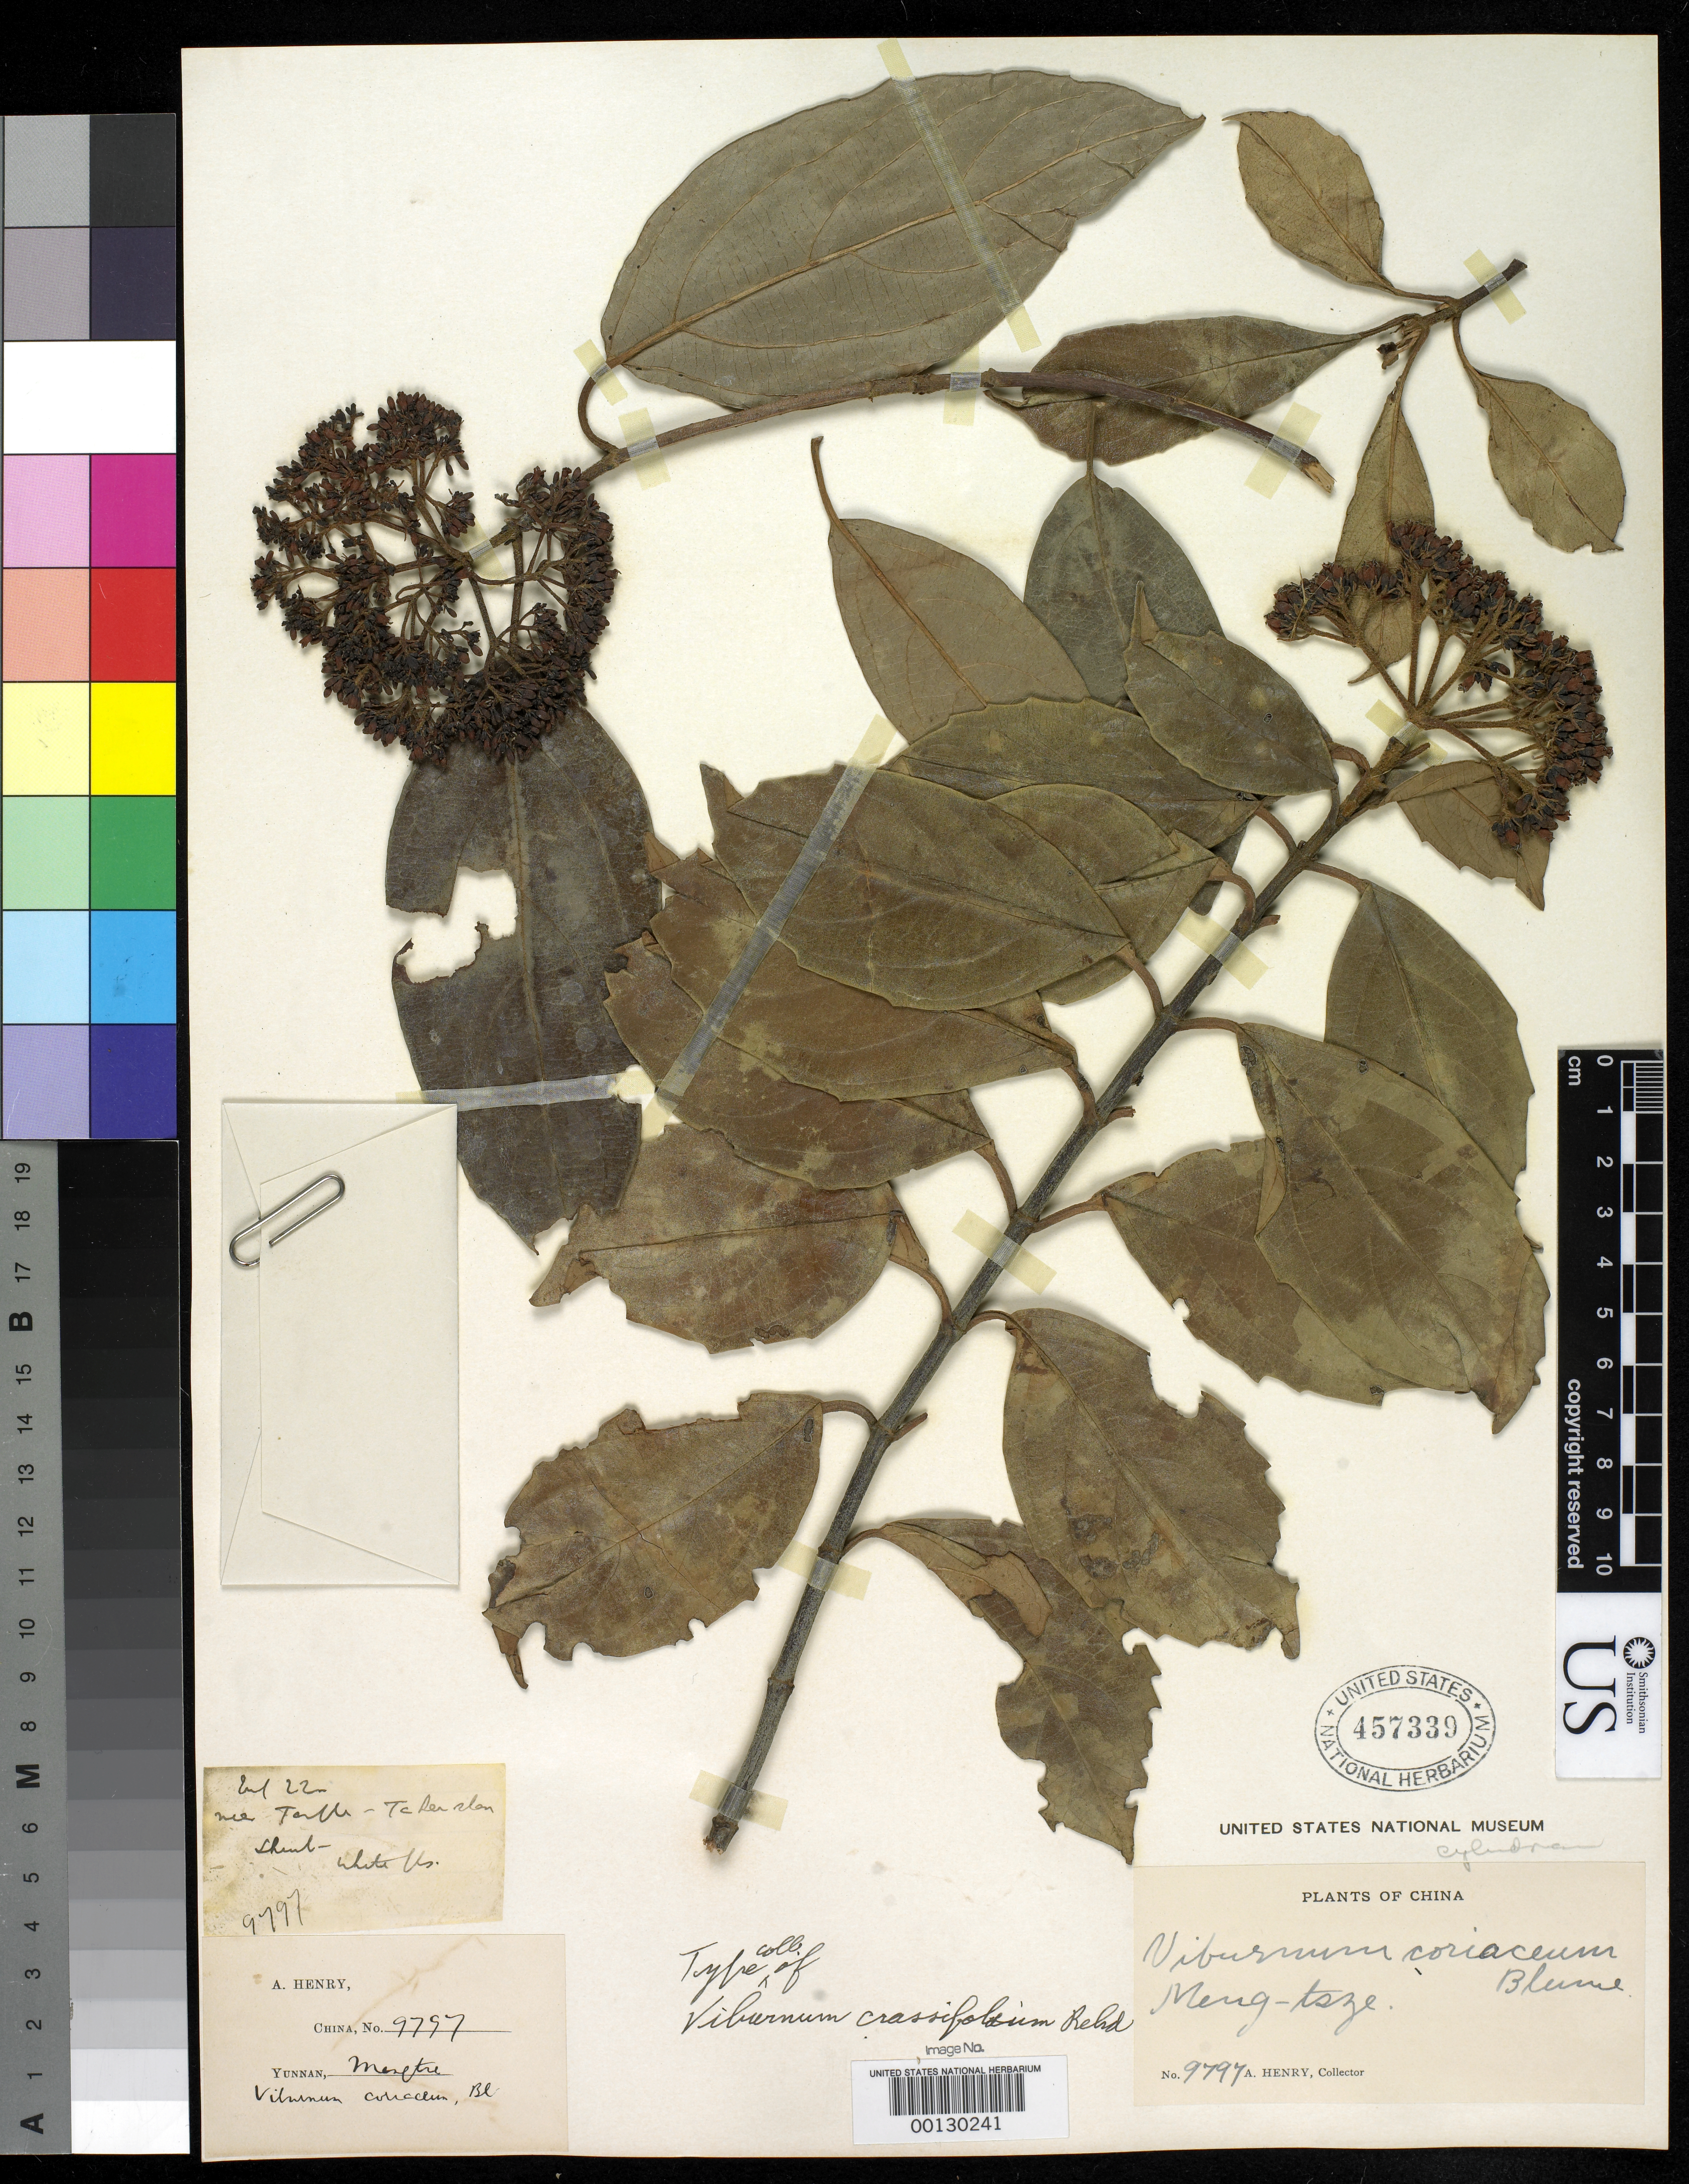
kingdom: Plantae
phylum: Tracheophyta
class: Magnoliopsida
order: Dipsacales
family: Viburnaceae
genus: Viburnum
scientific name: Viburnum crassifolium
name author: Rehder in Sarg.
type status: Isotype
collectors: A. Henry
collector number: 9797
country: China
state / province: Yunnan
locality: Mengtse.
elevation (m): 1800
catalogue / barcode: US 457339